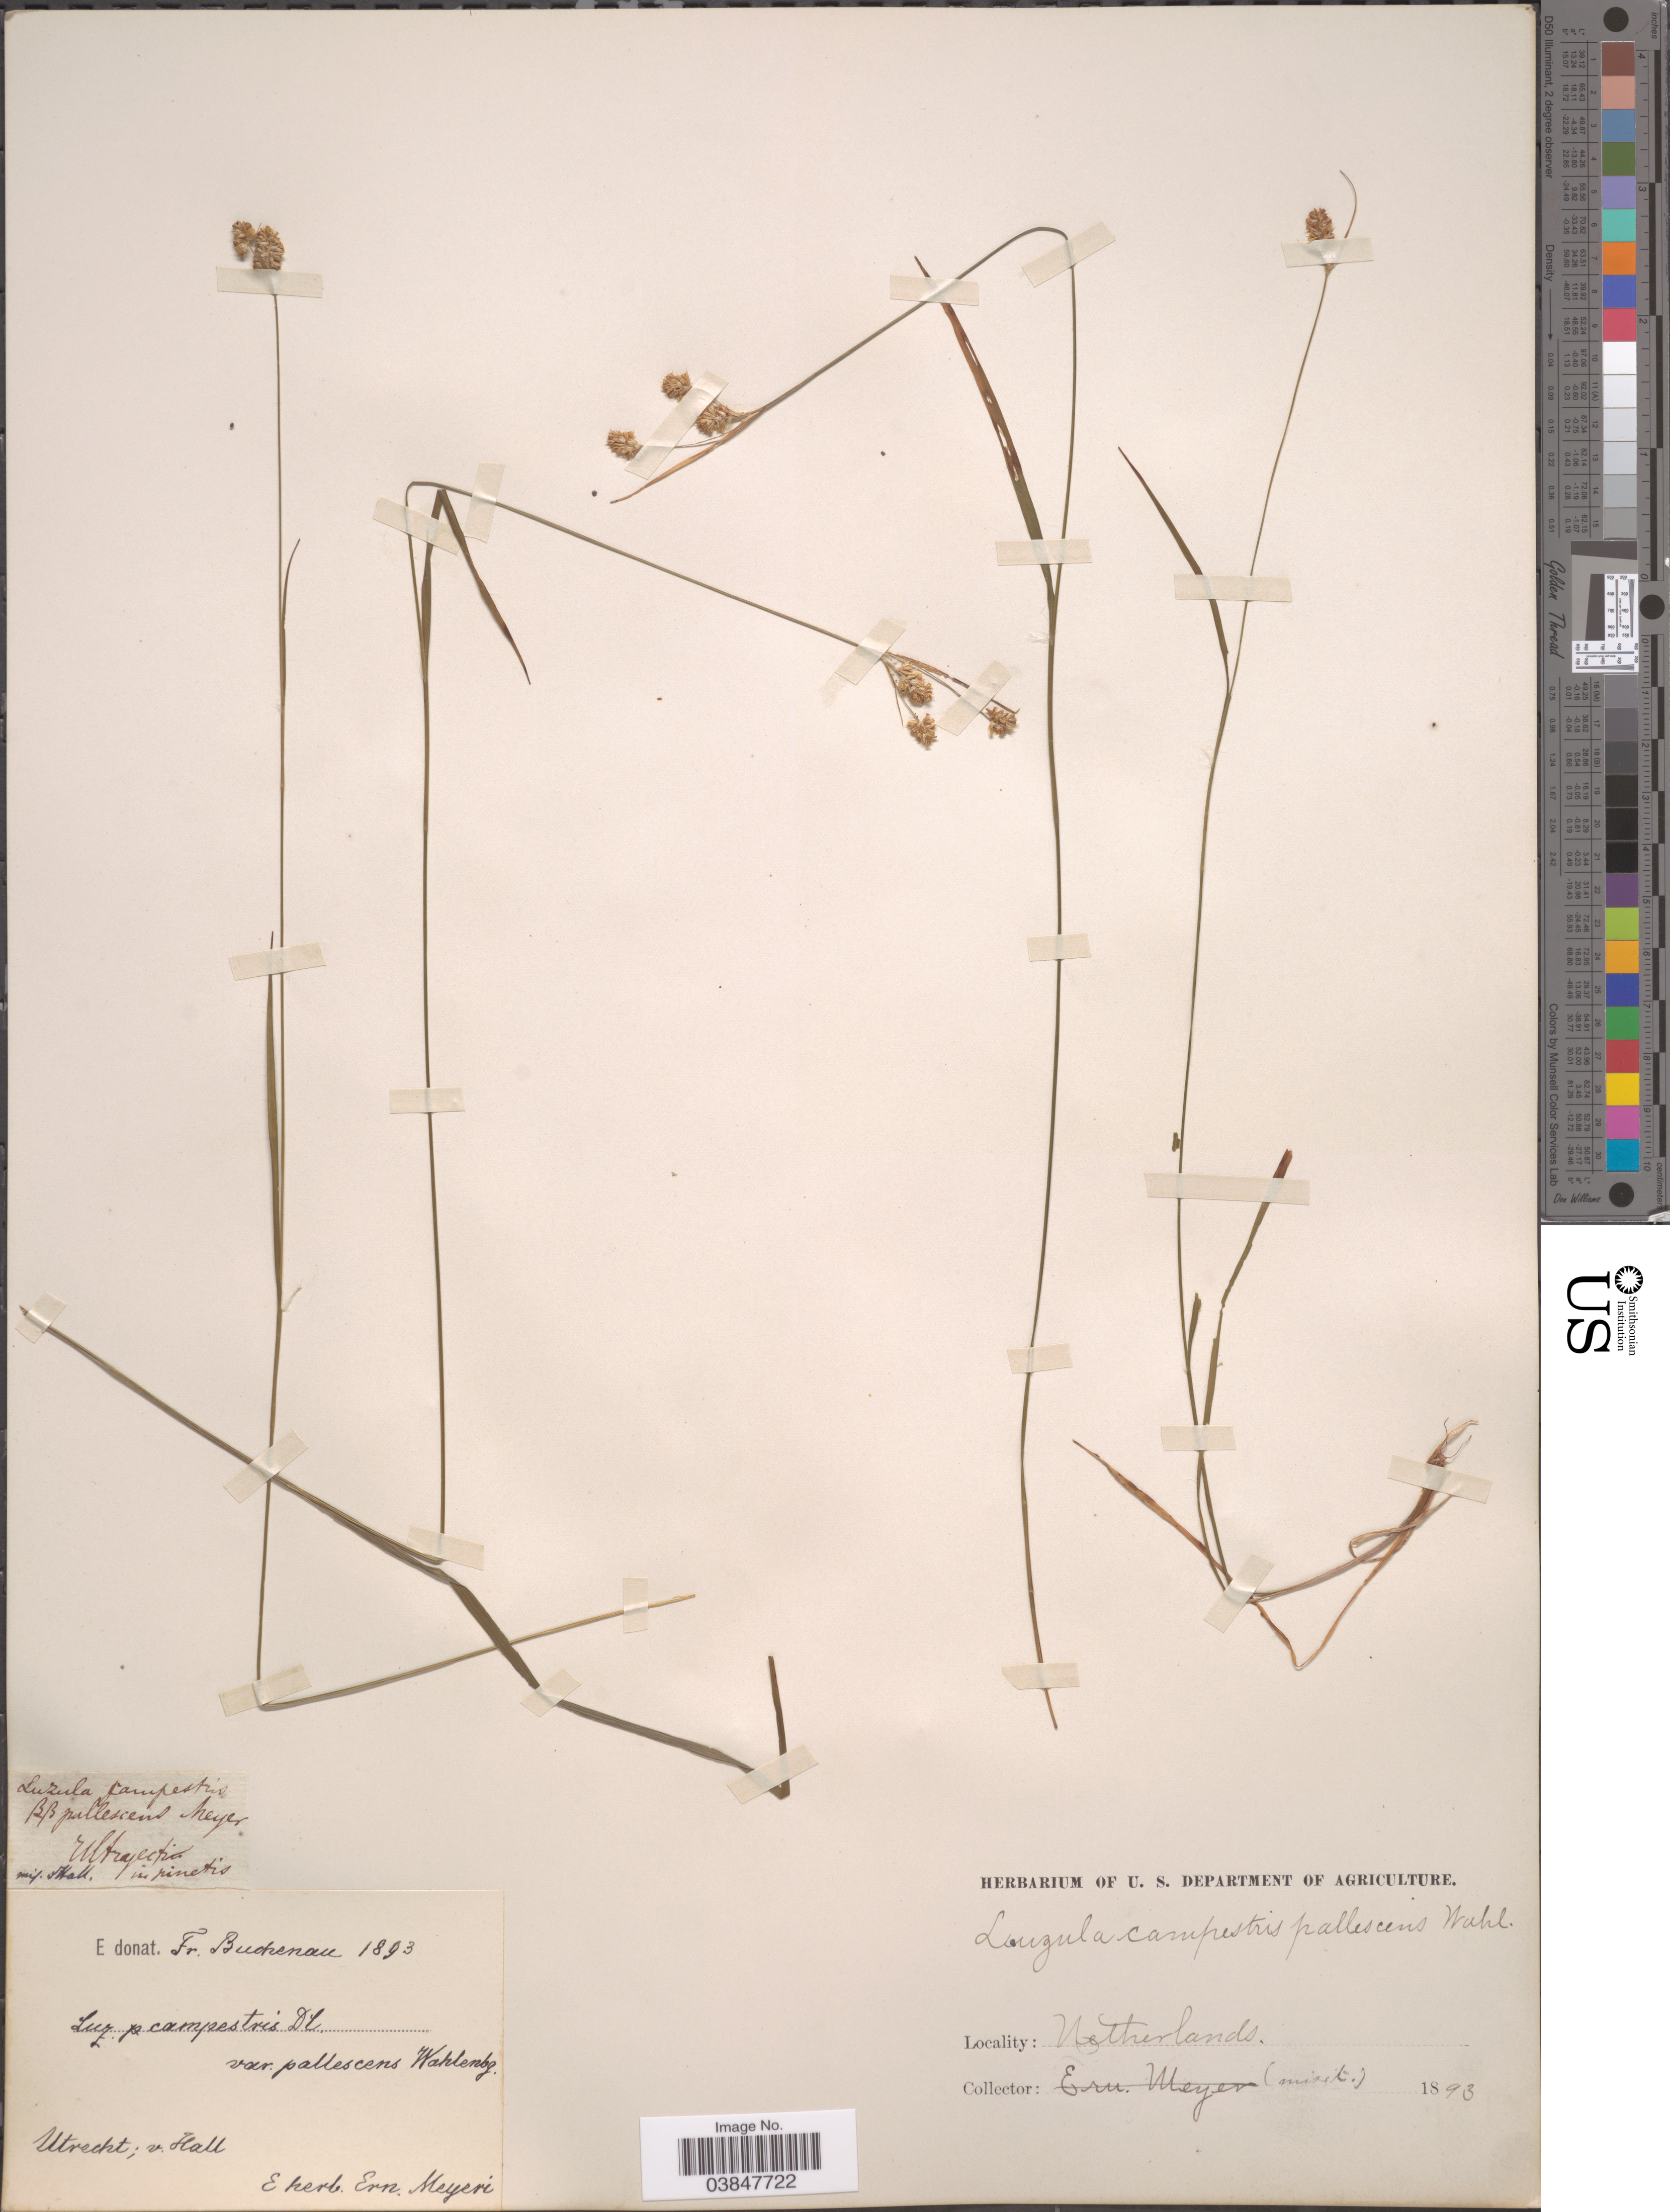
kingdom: Plantae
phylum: Tracheophyta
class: Liliopsida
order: Poales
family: Juncaceae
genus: Luzula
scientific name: Luzula campestris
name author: (L.) DC.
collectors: ex herb. Ern. Meyer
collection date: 1893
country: Netherlands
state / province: Utrecht